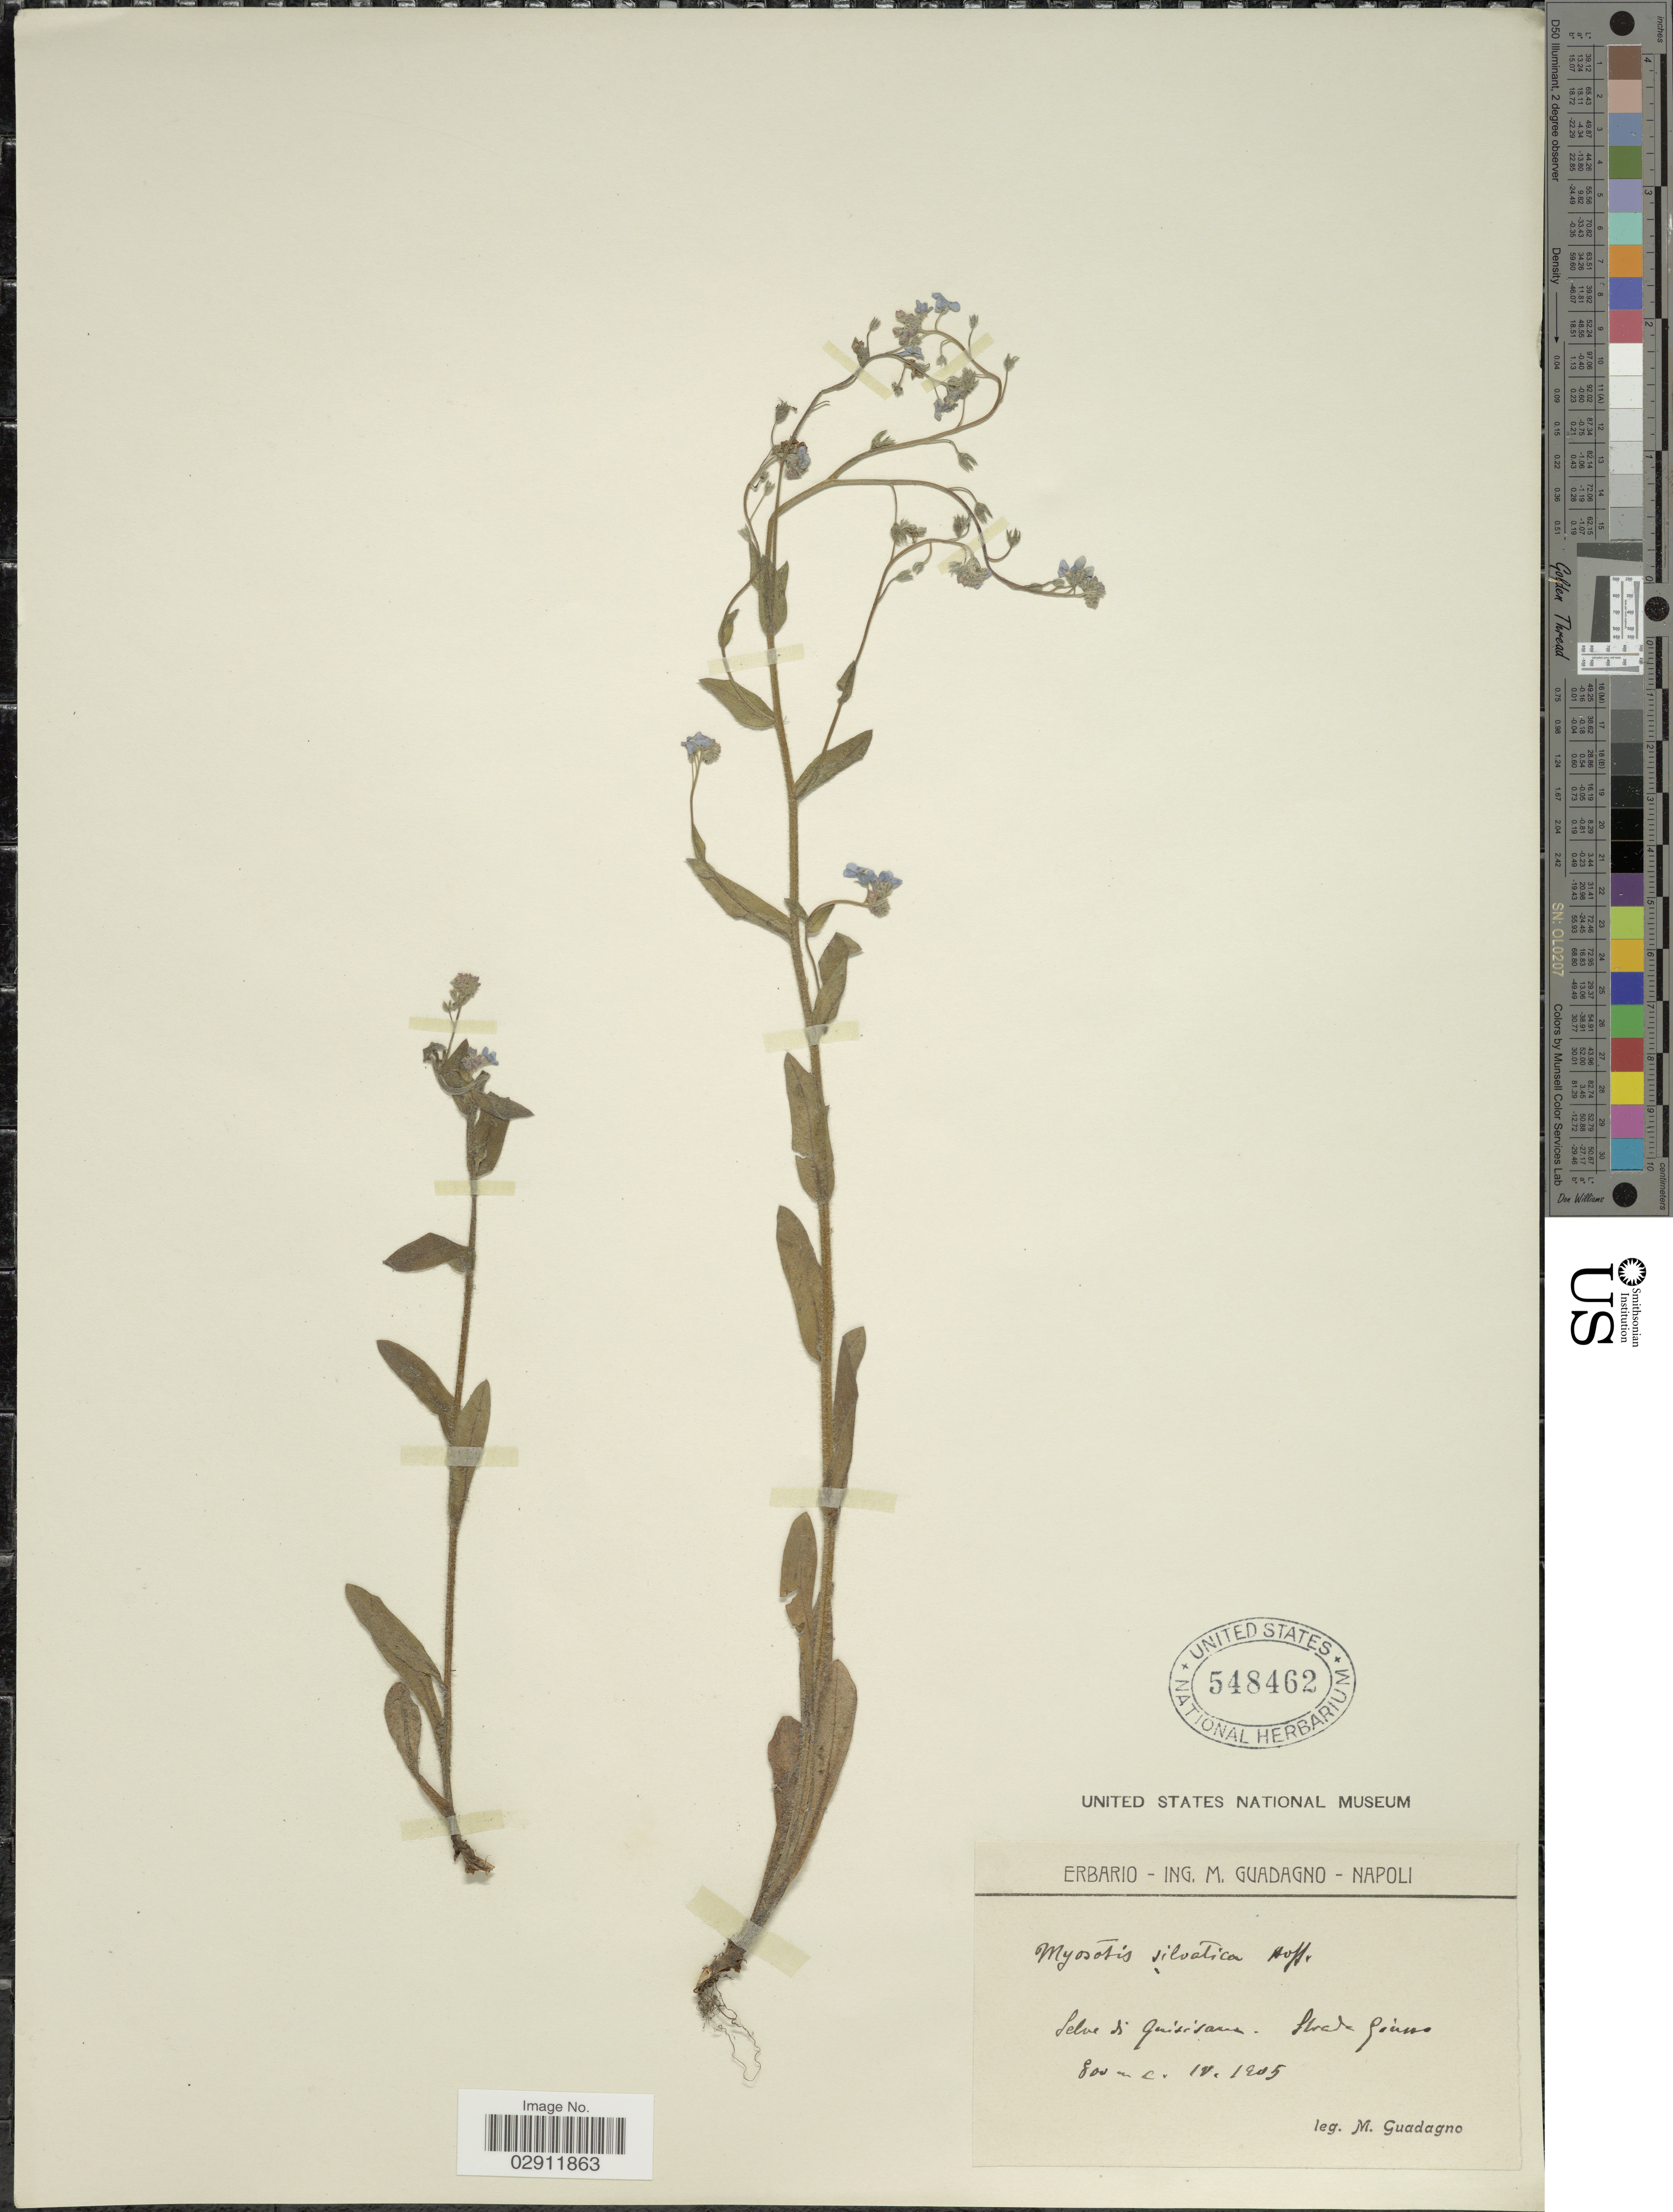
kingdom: Plantae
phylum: Tracheophyta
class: Magnoliopsida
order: Boraginales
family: Boraginaceae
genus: Myosotis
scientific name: Myosotis sylvatica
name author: Ehrh. ex Hoffm.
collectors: M. Guadagno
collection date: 1905-04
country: Italy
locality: Selve di Quisisana, Strada Piano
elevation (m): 800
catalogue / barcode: US 548462